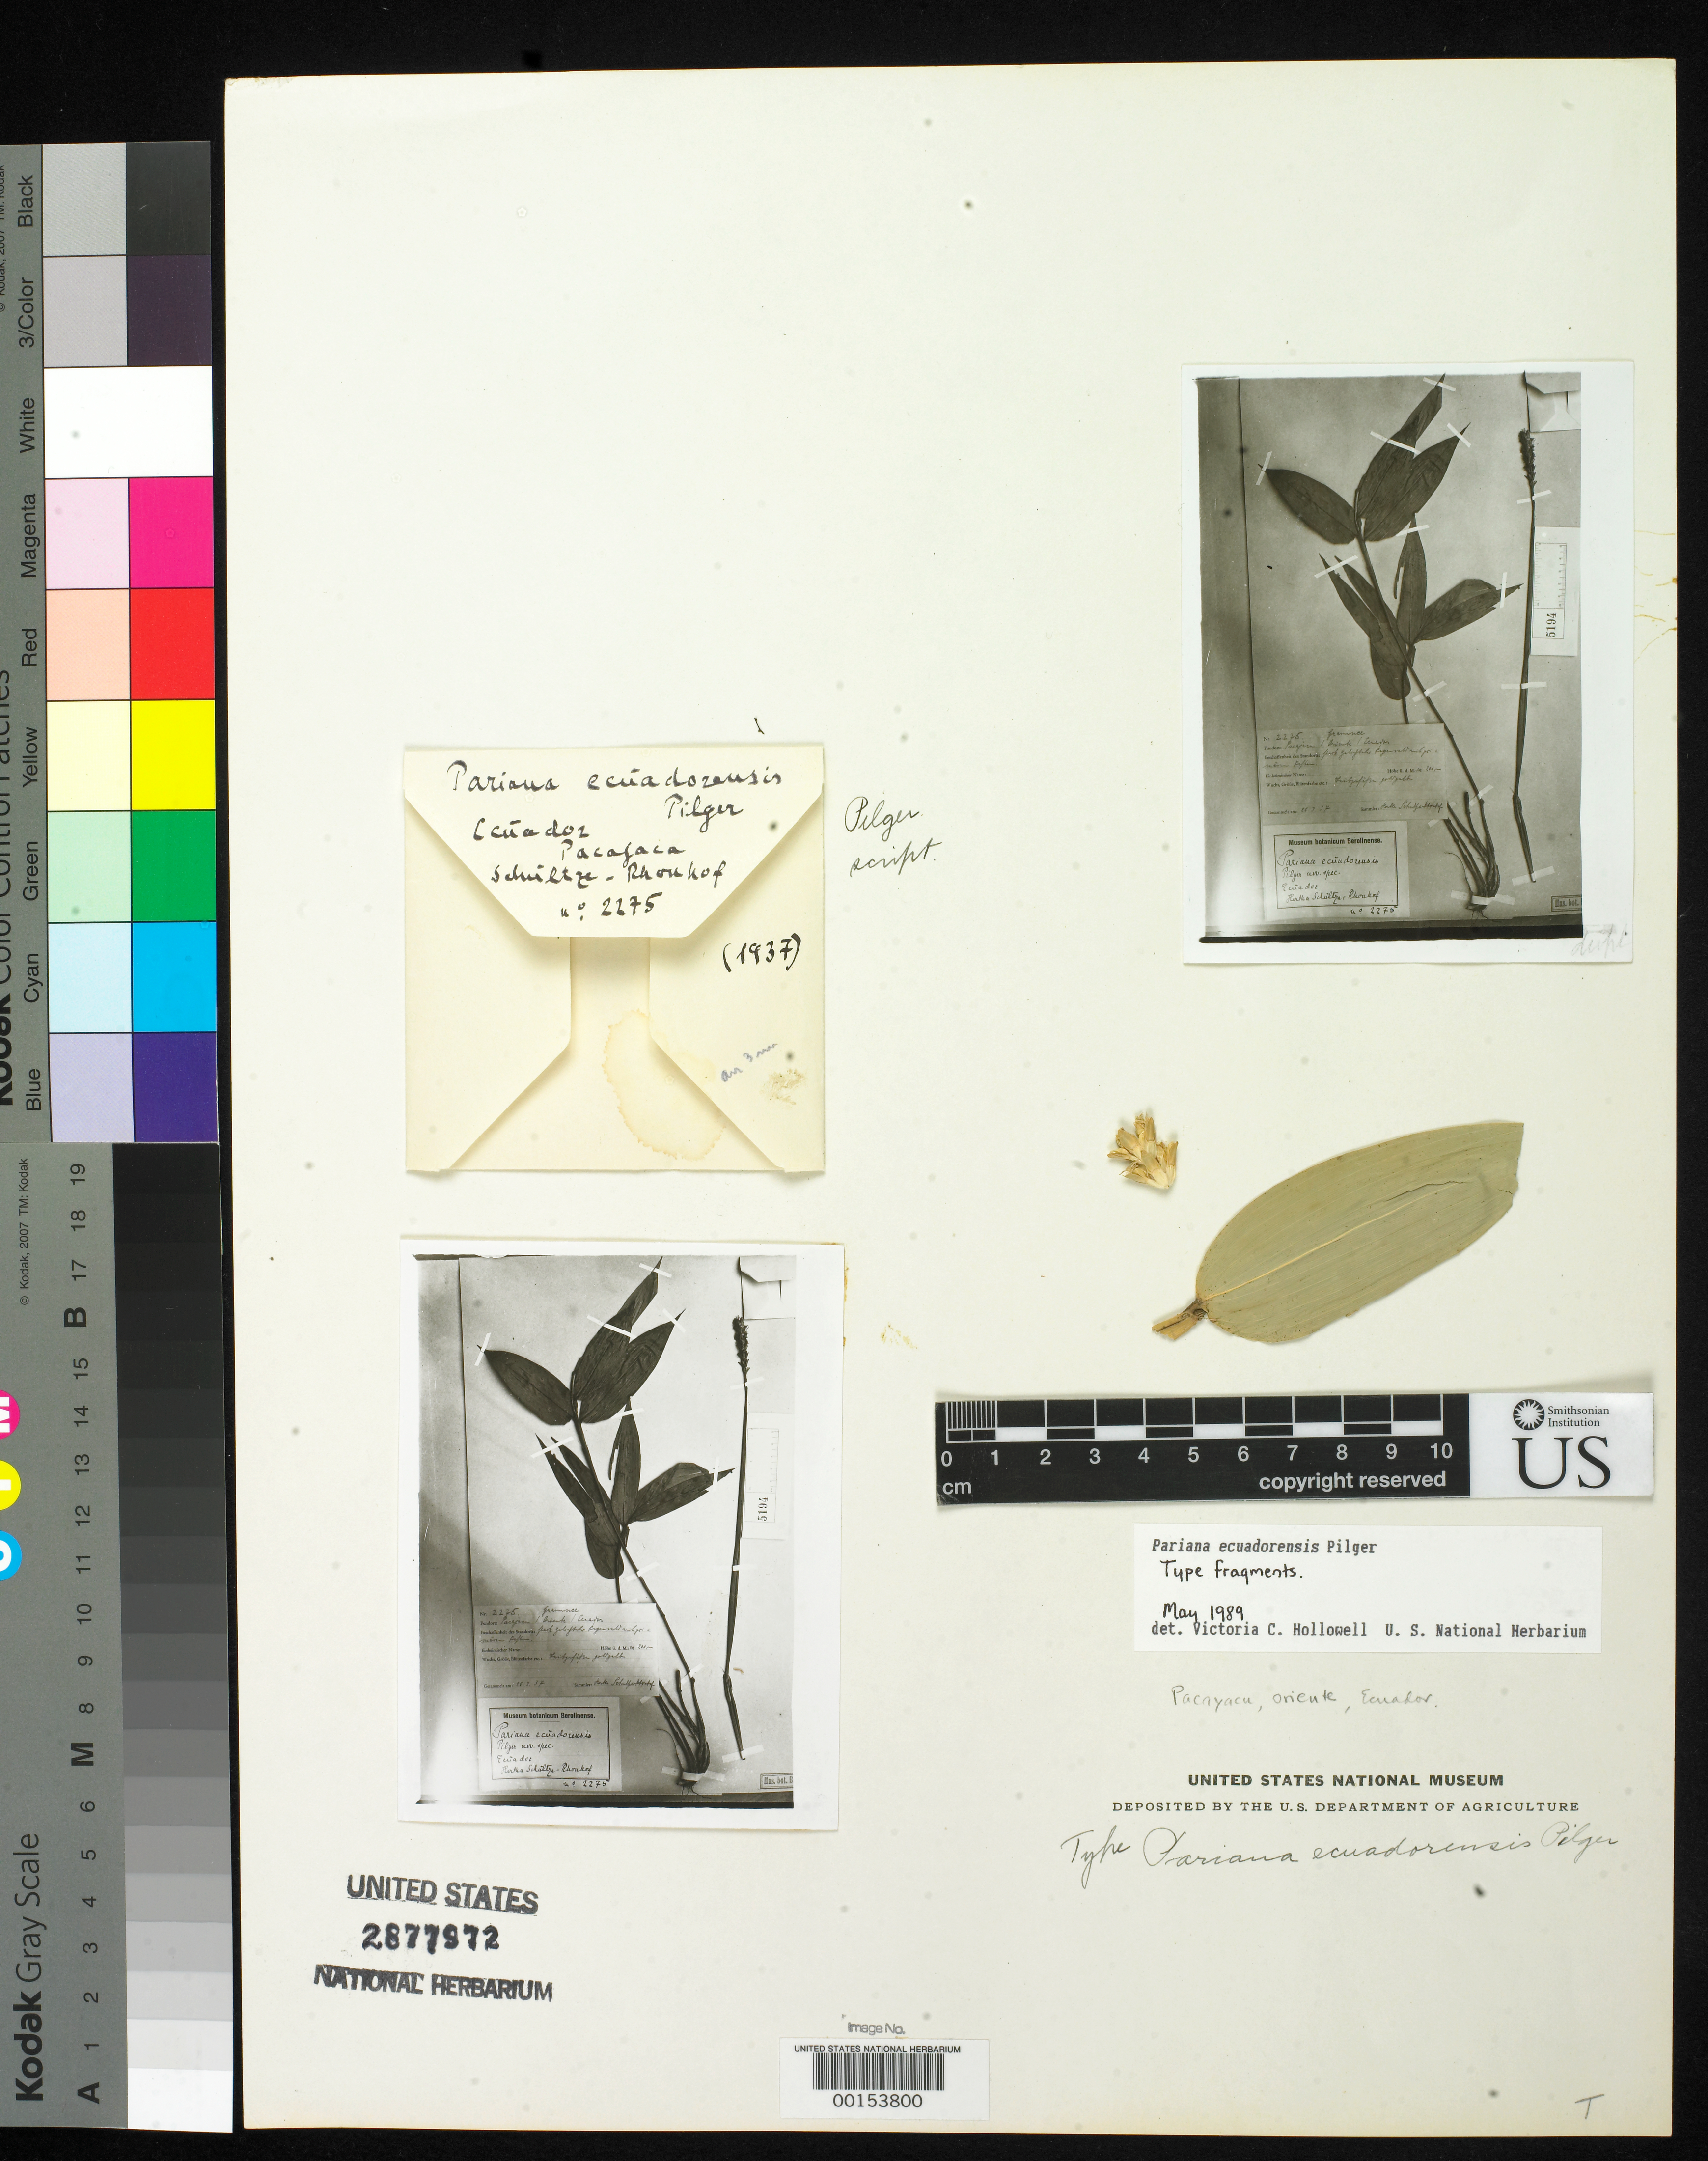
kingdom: Plantae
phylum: Tracheophyta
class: Liliopsida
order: Poales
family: Poaceae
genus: Pariana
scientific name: Pariana ecuadorensis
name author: Pilg.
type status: Type Fragment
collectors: H. Schultze-Rhonhof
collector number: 2275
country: Ecuador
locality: Pacayacu, Oriente.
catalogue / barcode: US 2877972